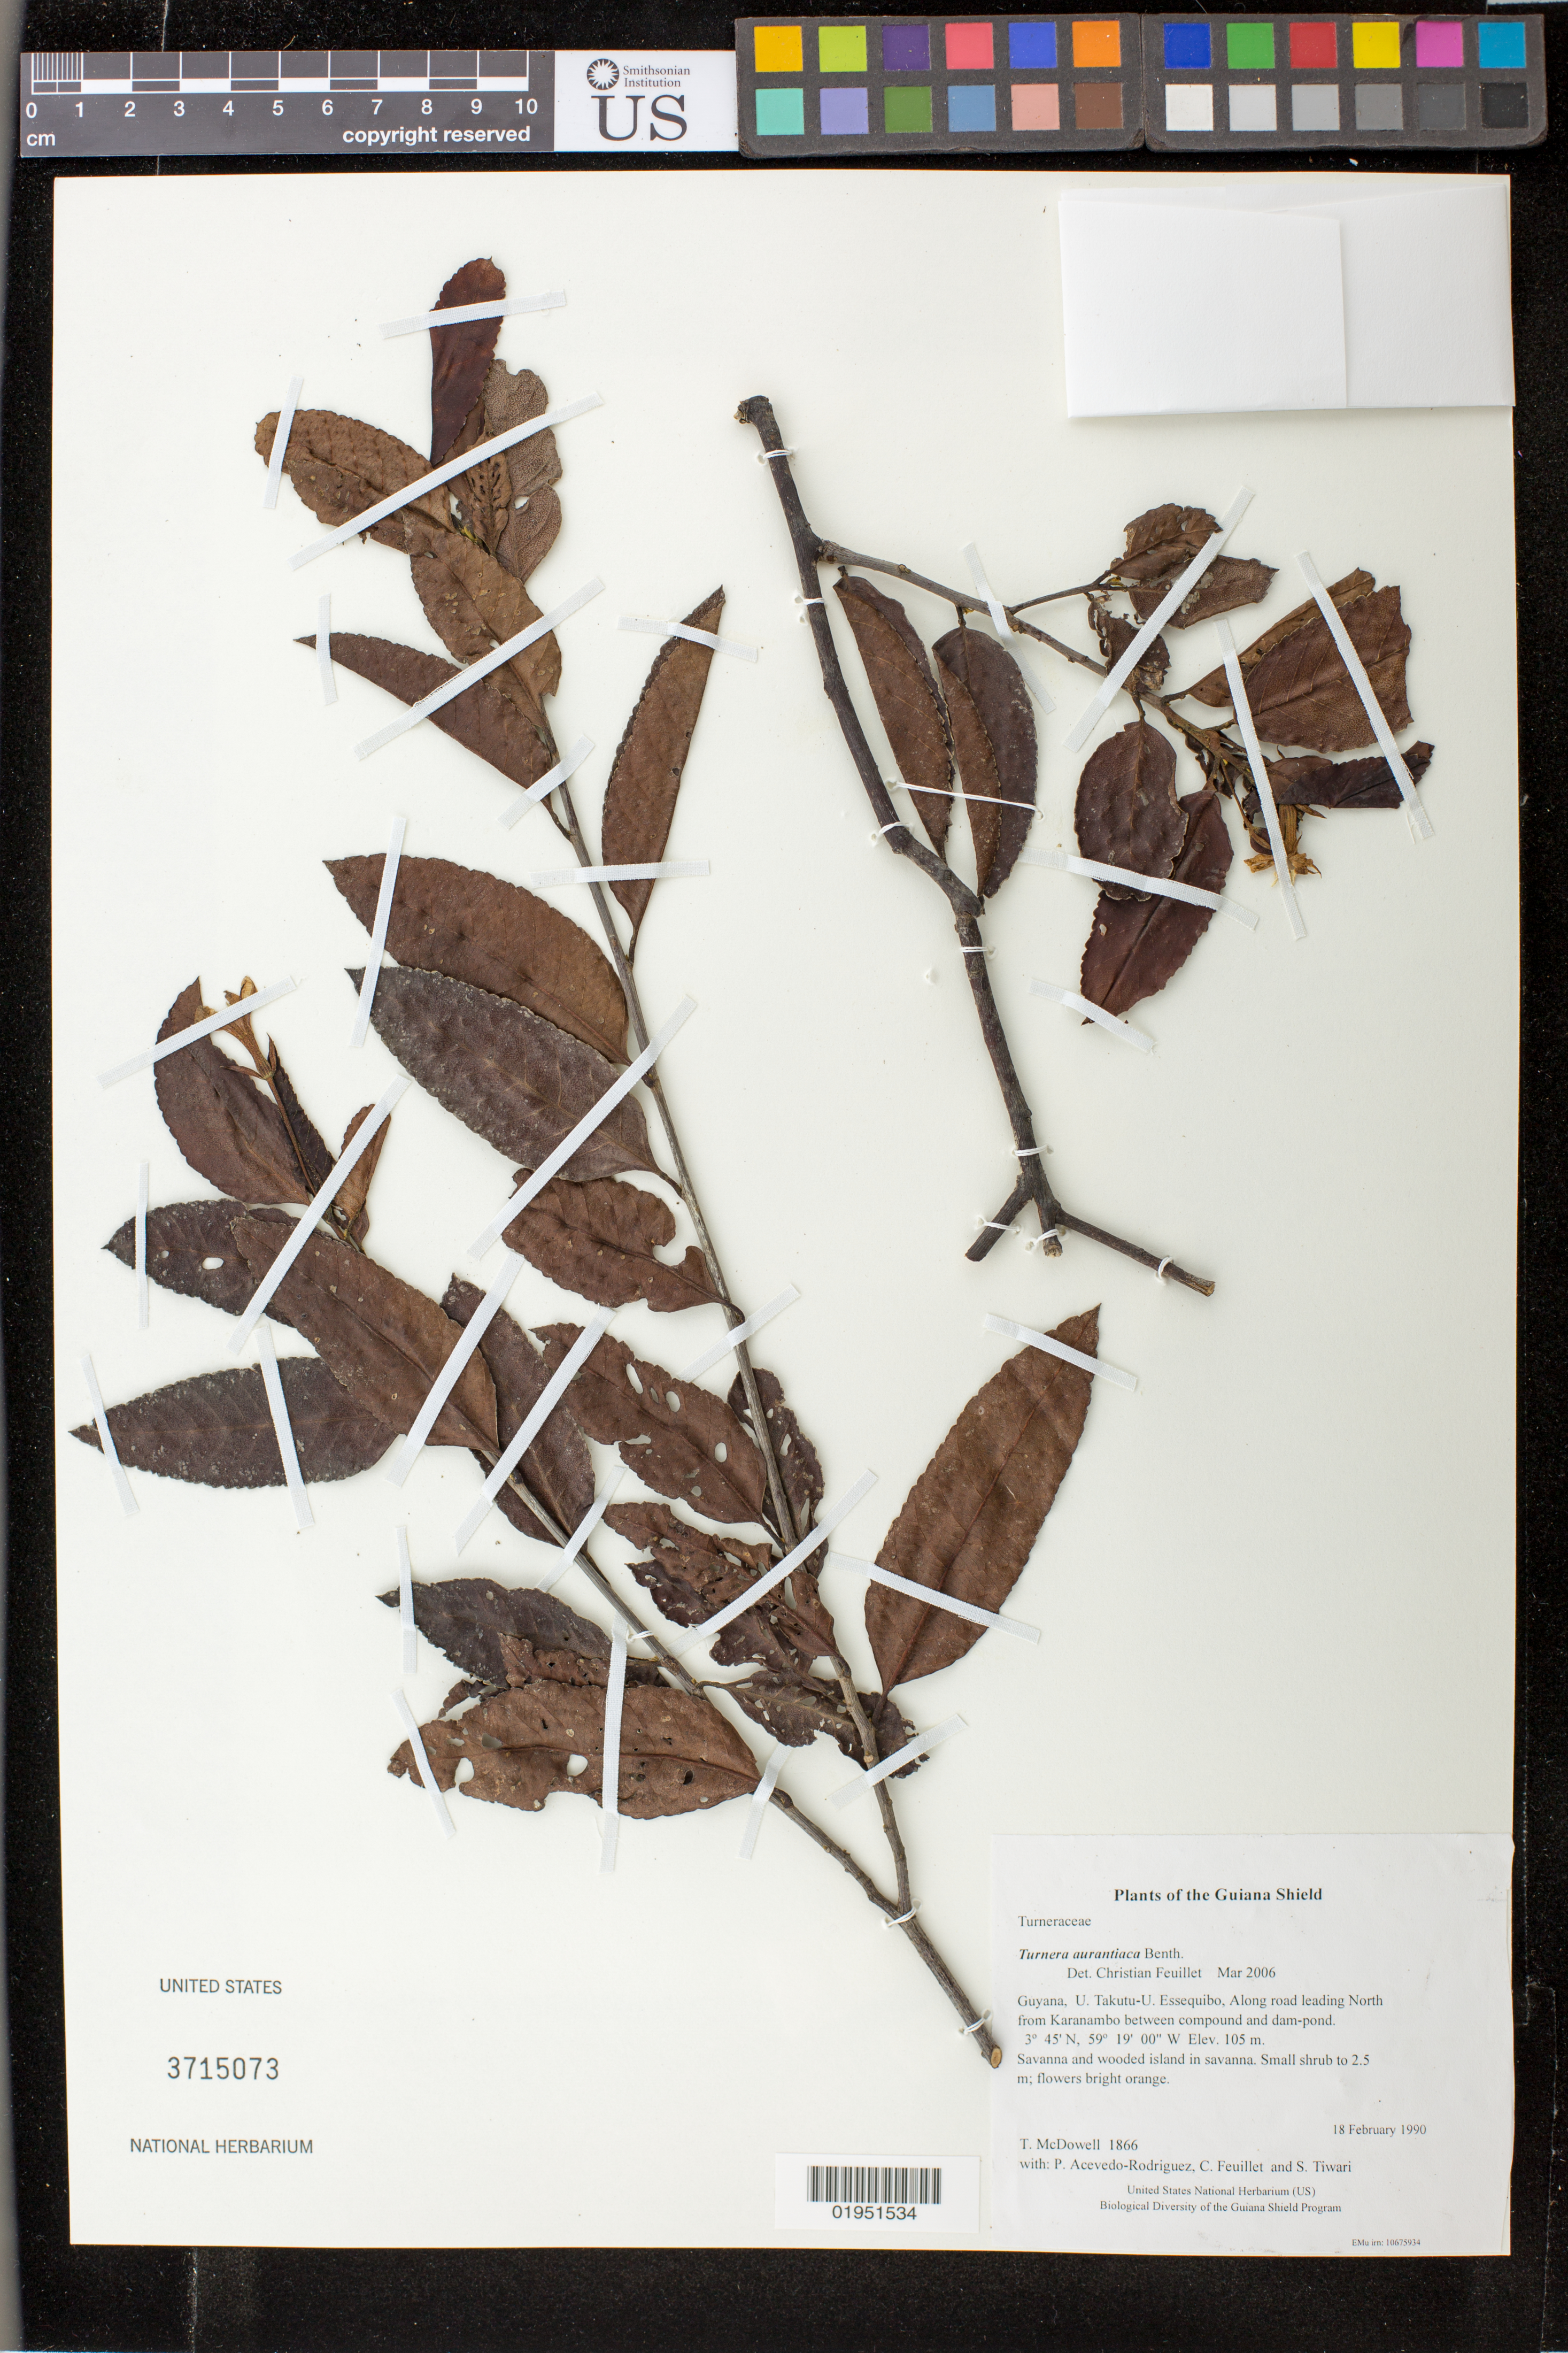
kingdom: Plantae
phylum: Tracheophyta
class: Magnoliopsida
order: Malpighiales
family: Turneraceae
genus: Turnera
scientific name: Turnera aurantiaca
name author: Benth.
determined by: Feuillet, C.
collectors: T. McDowell, P. Acevedo-Rodr., C. Feuillet & S. Tiwari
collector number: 1866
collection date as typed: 18 February 1990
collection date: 1990-02-18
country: Guyana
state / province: U. Takutu-U. Essequibo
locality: Along road leading North from Karanambo between compound and dam-pond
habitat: Savanna and wooded island in savanna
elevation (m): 105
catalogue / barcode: US 3715073